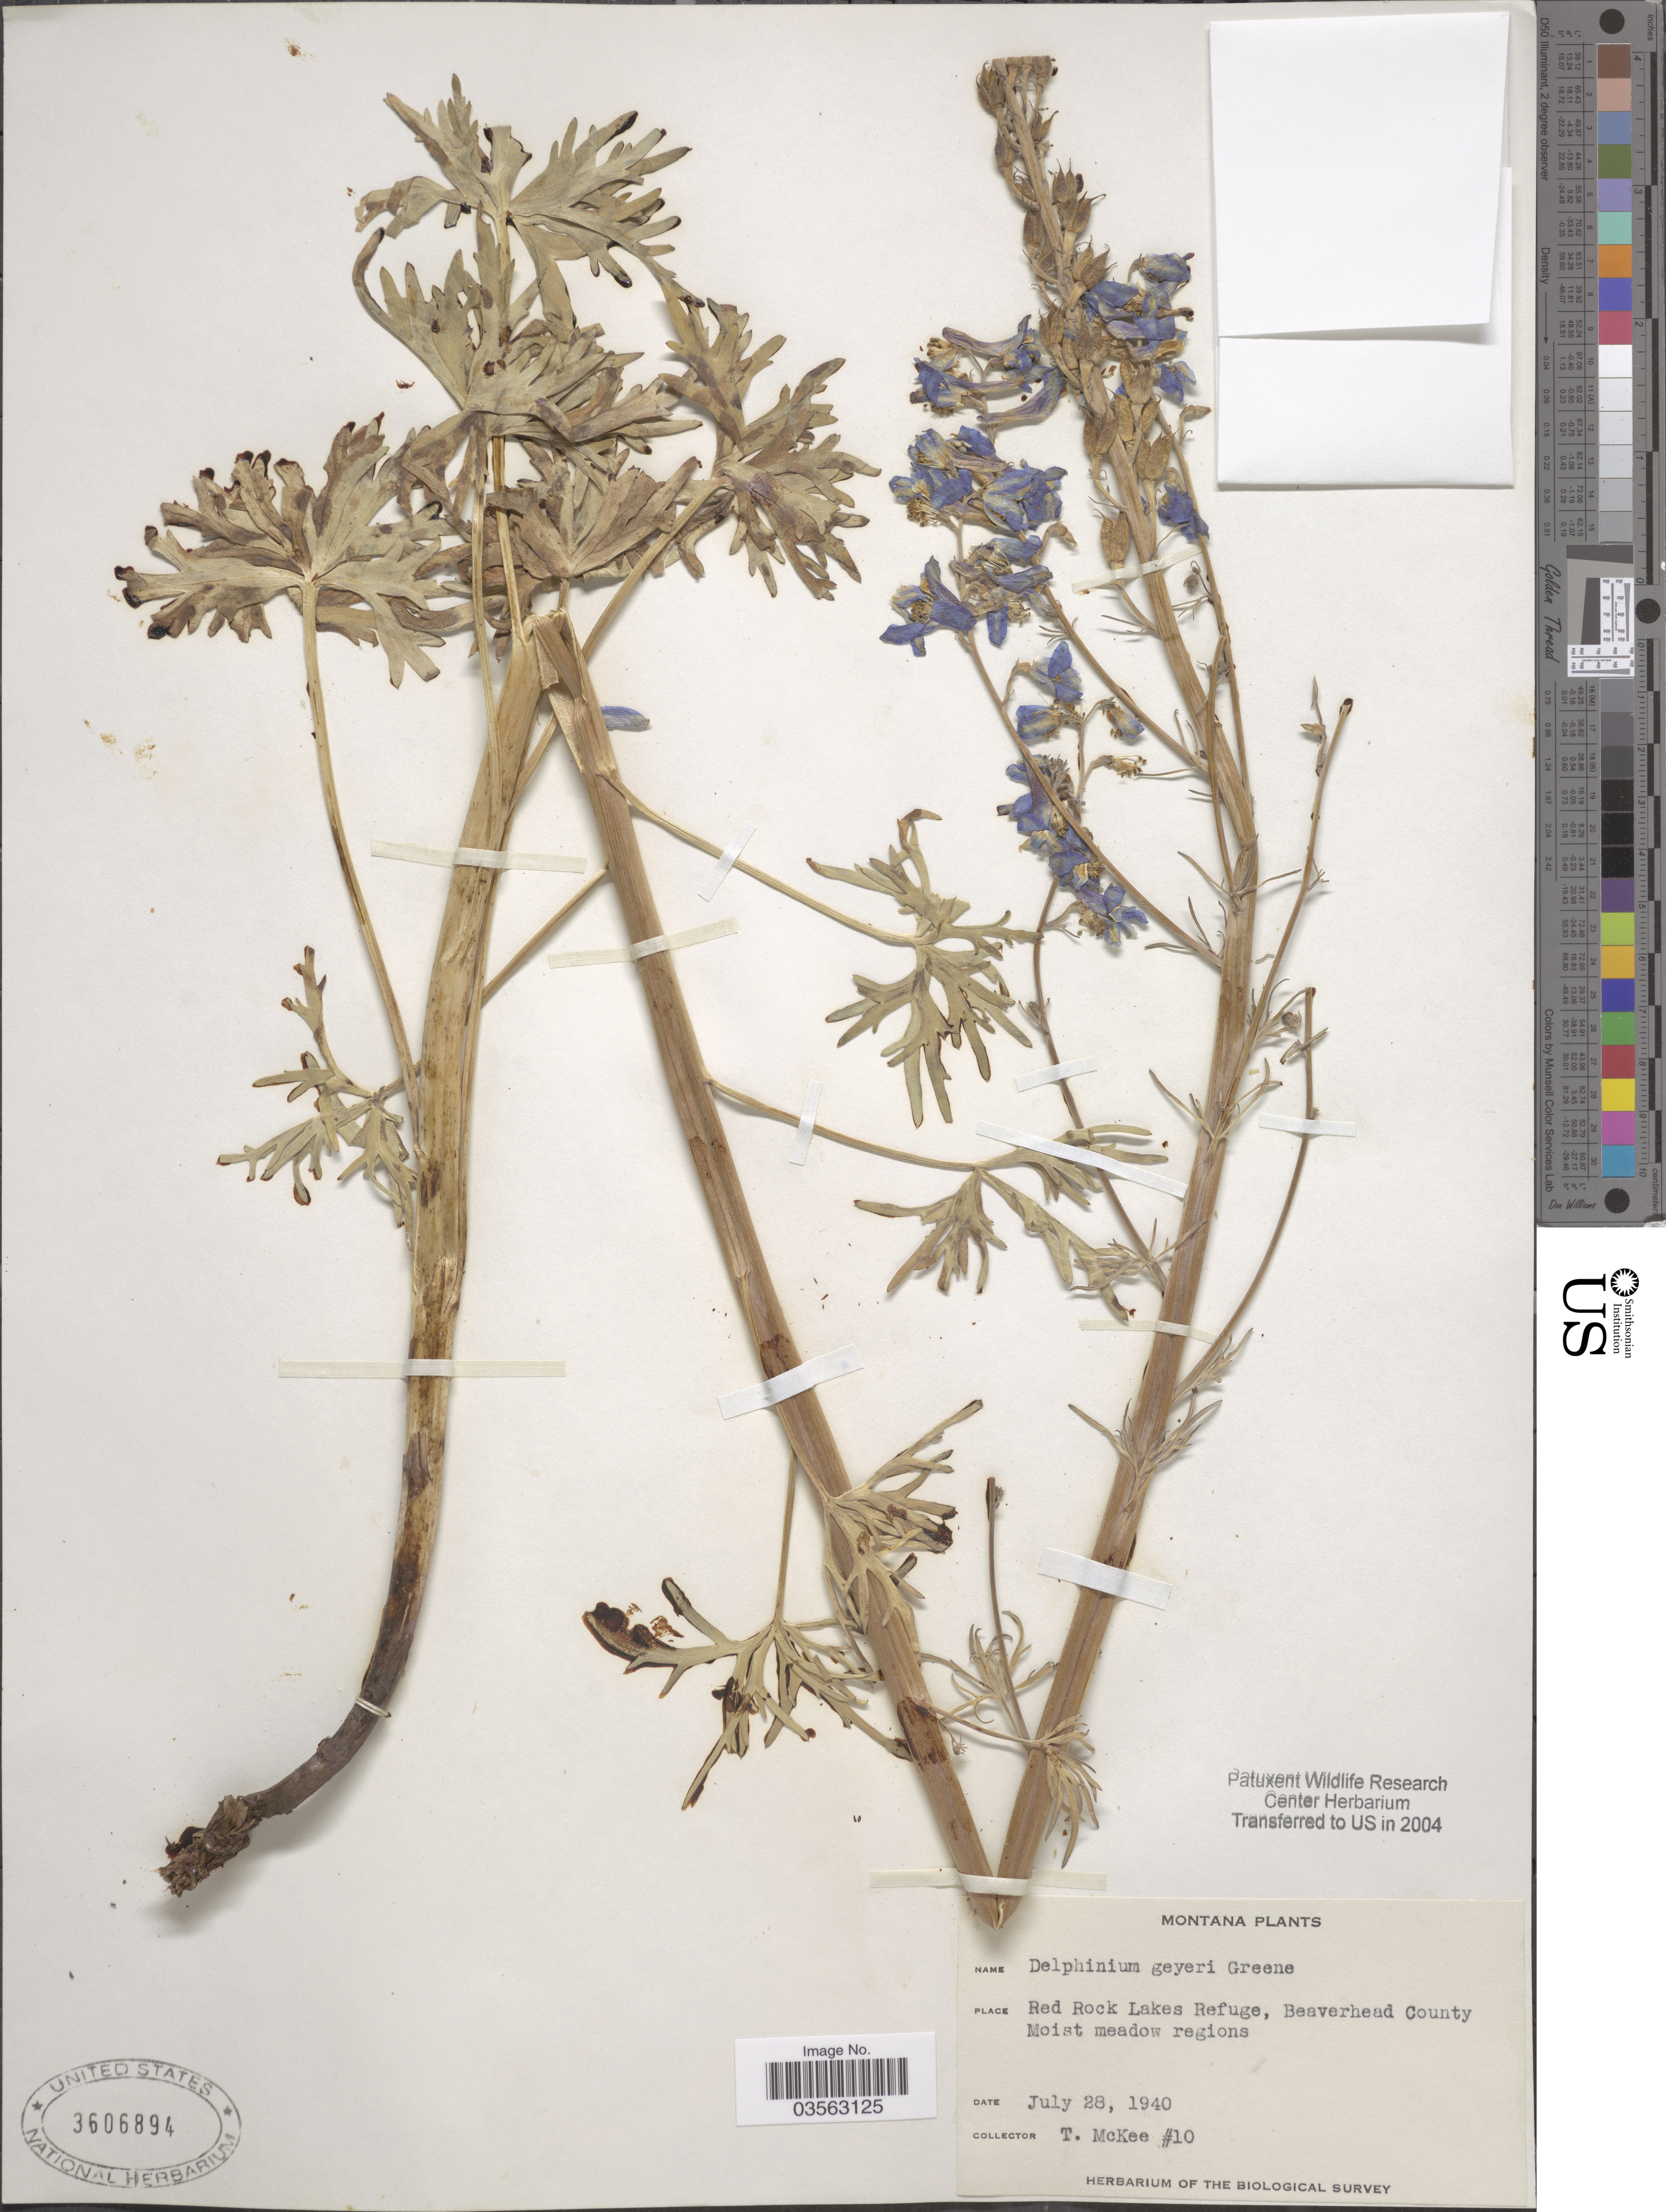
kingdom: Plantae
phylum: Tracheophyta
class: Magnoliopsida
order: Ranunculales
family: Ranunculaceae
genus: Delphinium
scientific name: Delphinium geyeri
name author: Greene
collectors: T. McKee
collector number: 10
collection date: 1940-07-28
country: United States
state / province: Montana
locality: Red Rock Lakes Refuge, Beaverhead County.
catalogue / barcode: US 3606894